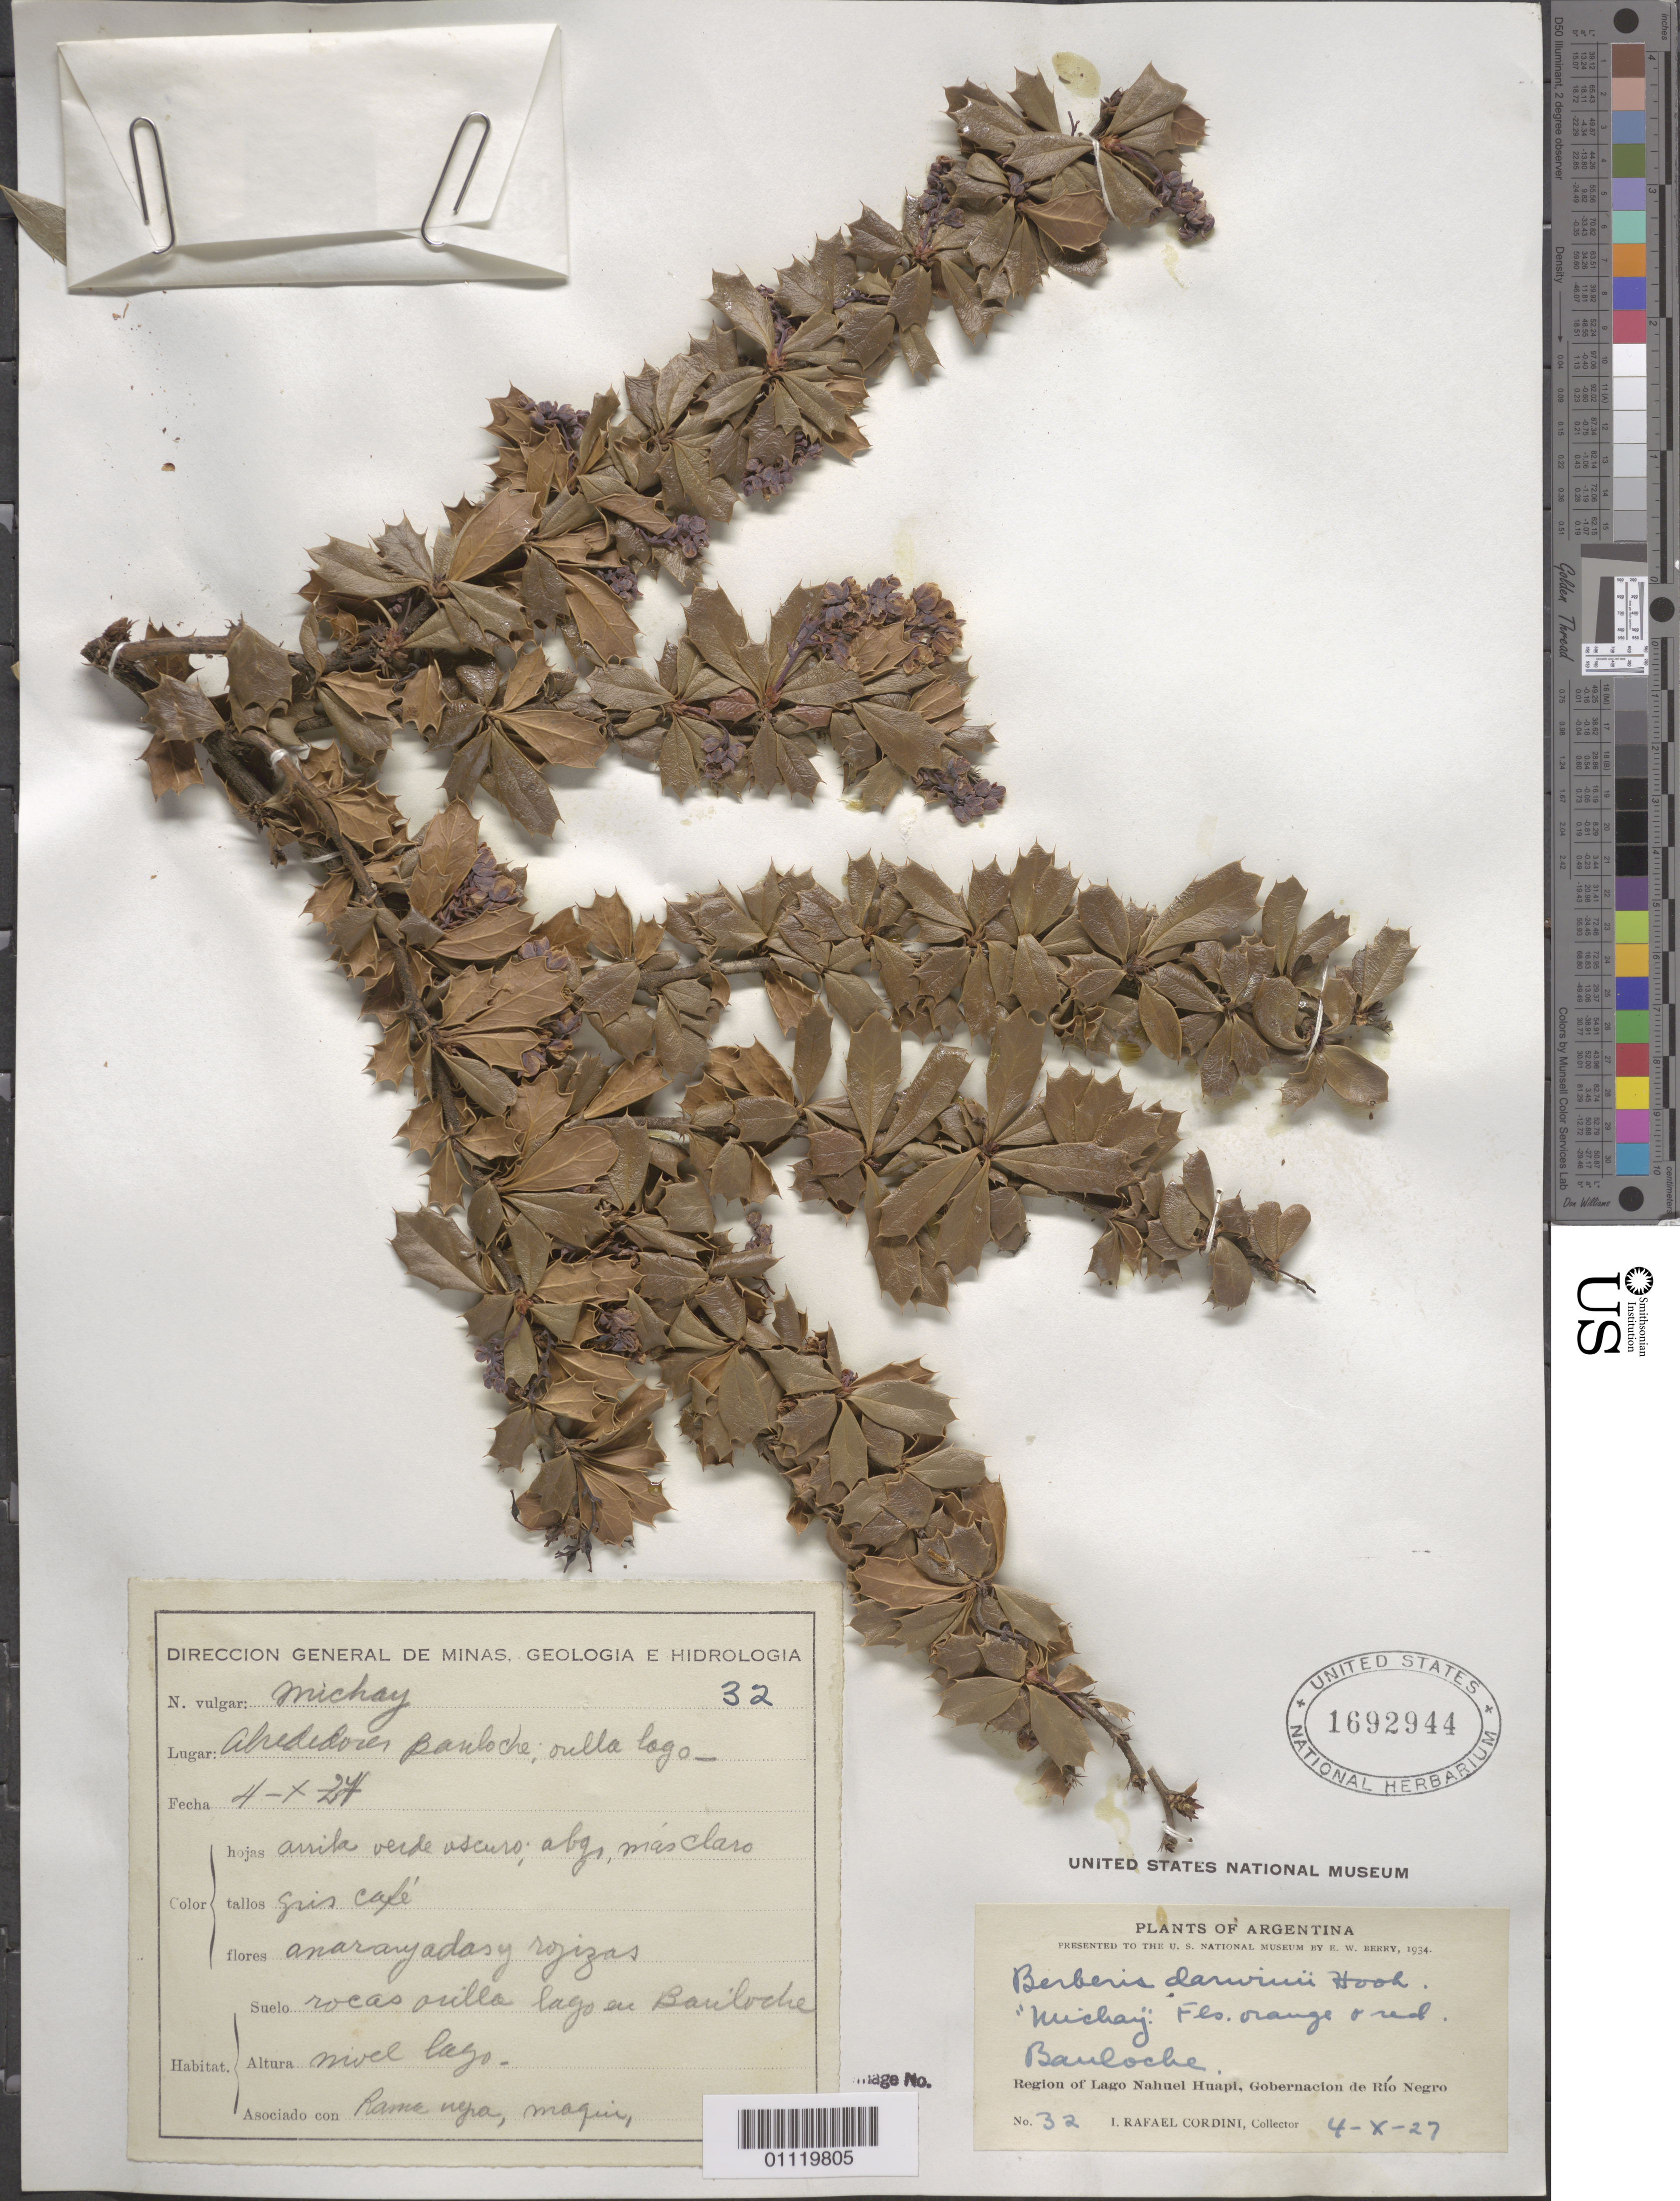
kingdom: Plantae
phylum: Tracheophyta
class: Magnoliopsida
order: Ranunculales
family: Berberidaceae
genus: Berberis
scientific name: Berberis darwinii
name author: Hook.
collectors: I. Cordini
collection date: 1927-10-04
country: Argentina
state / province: Rio Negro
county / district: Bariloche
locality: Bariloche.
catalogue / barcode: US 1692944